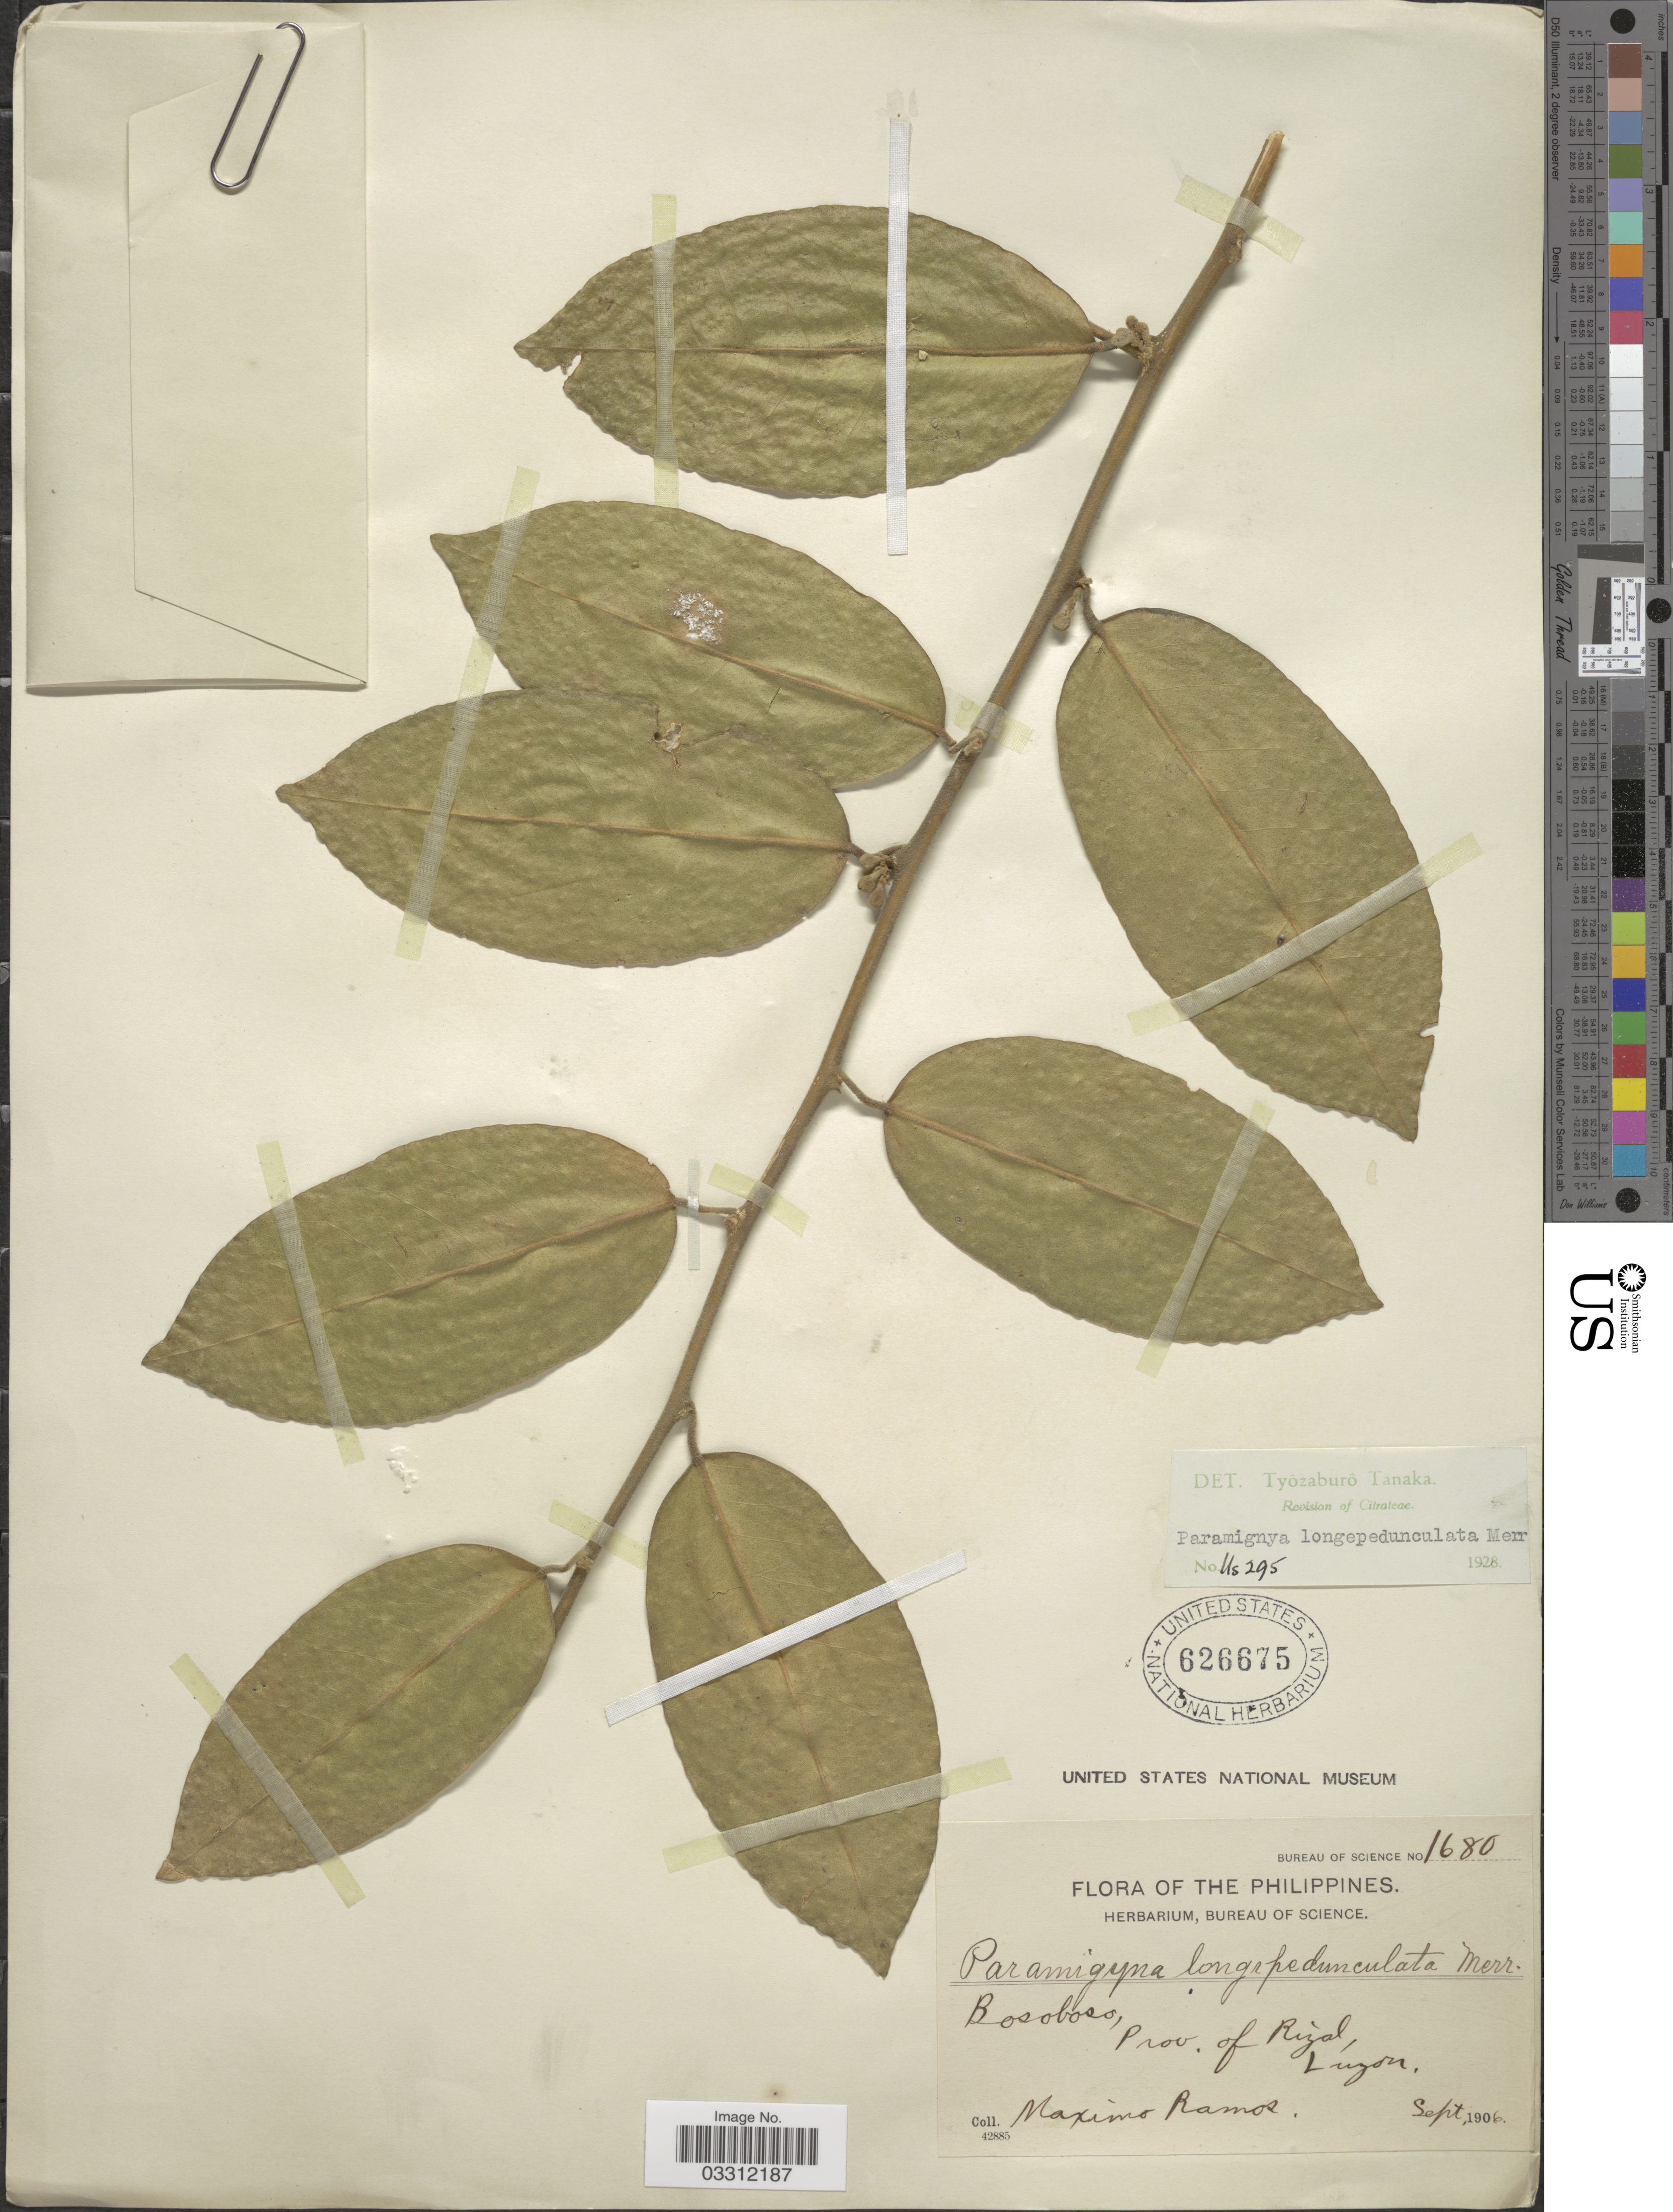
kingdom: Plantae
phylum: Tracheophyta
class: Magnoliopsida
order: Sapindales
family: Rutaceae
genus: Paramignya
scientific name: Paramignya longipedunculata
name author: Merr.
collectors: M. Ramos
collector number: Bureau of Science 1680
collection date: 1906-09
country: Philippines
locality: Bosoboso, Prov. of Rizal, Luzon.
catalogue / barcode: US 626675